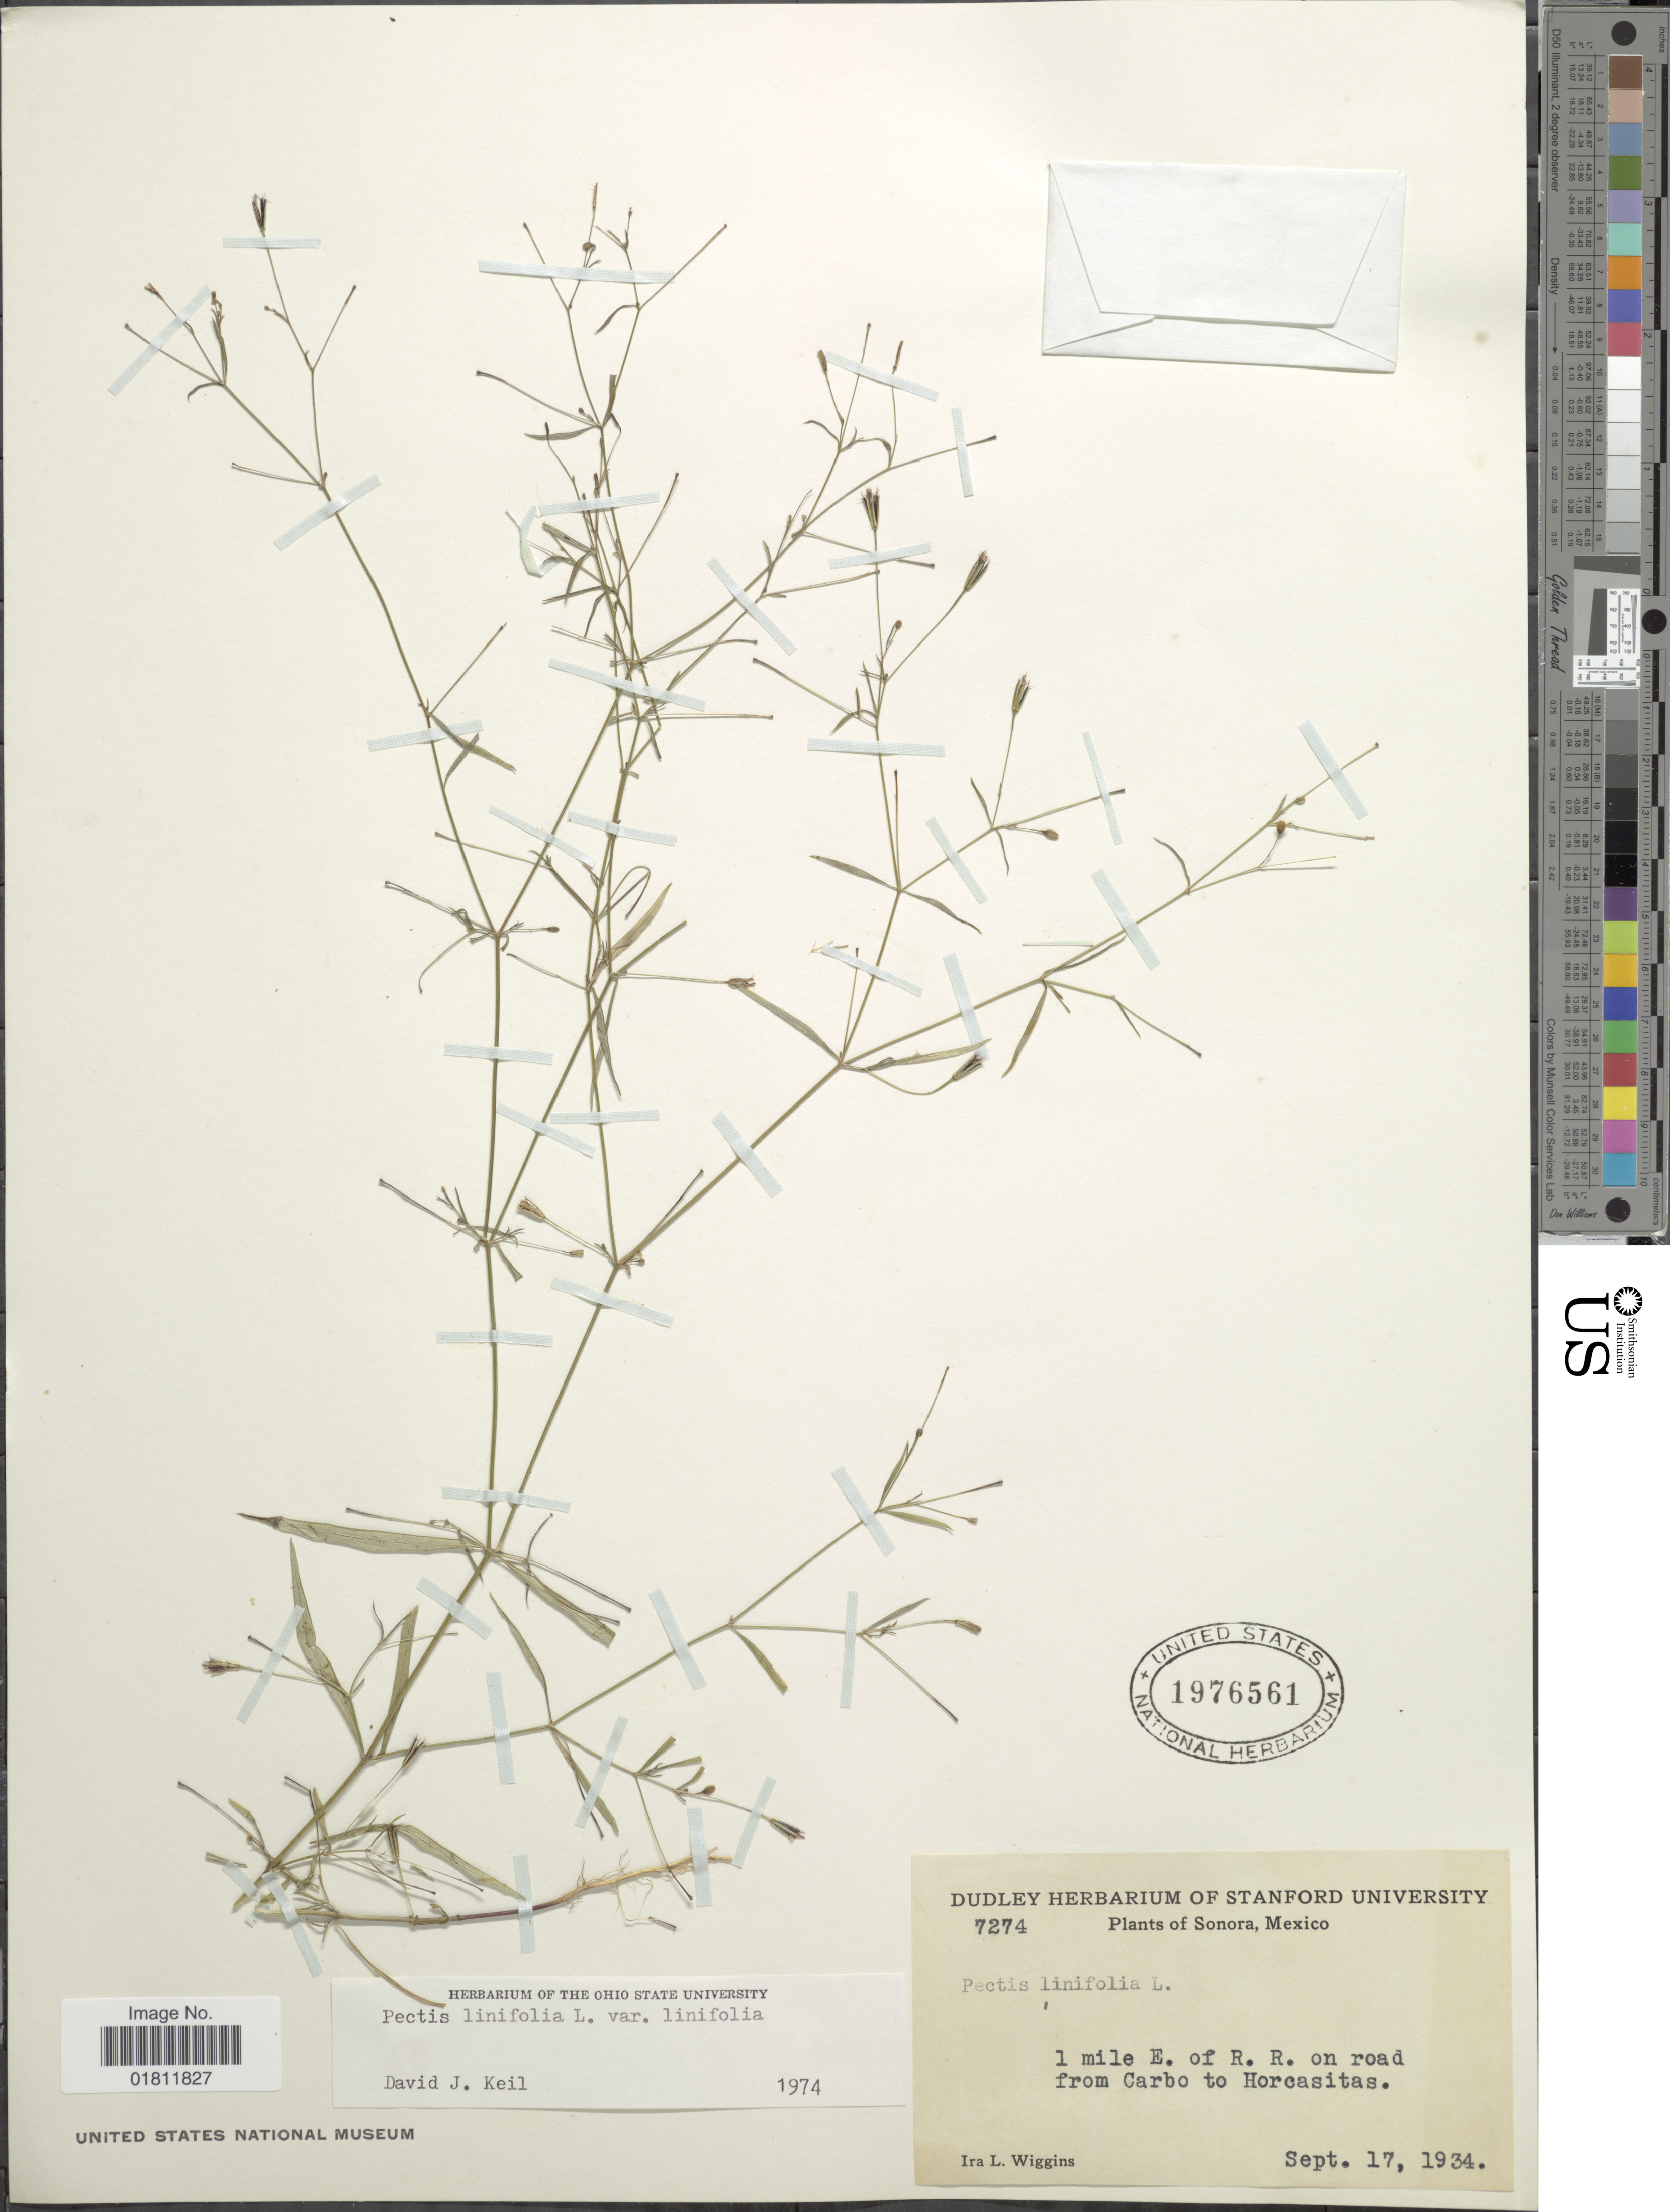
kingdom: Plantae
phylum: Tracheophyta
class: Magnoliopsida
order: Asterales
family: Asteraceae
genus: Pectis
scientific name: Pectis linifolia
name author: L.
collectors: I. L. Wiggins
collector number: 7274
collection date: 1934-09-17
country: Mexico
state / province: Sonora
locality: Sonora, Mexico. 1 mile E. of R. R. on road from Carbo to Horcasitas.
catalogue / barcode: US 1976561